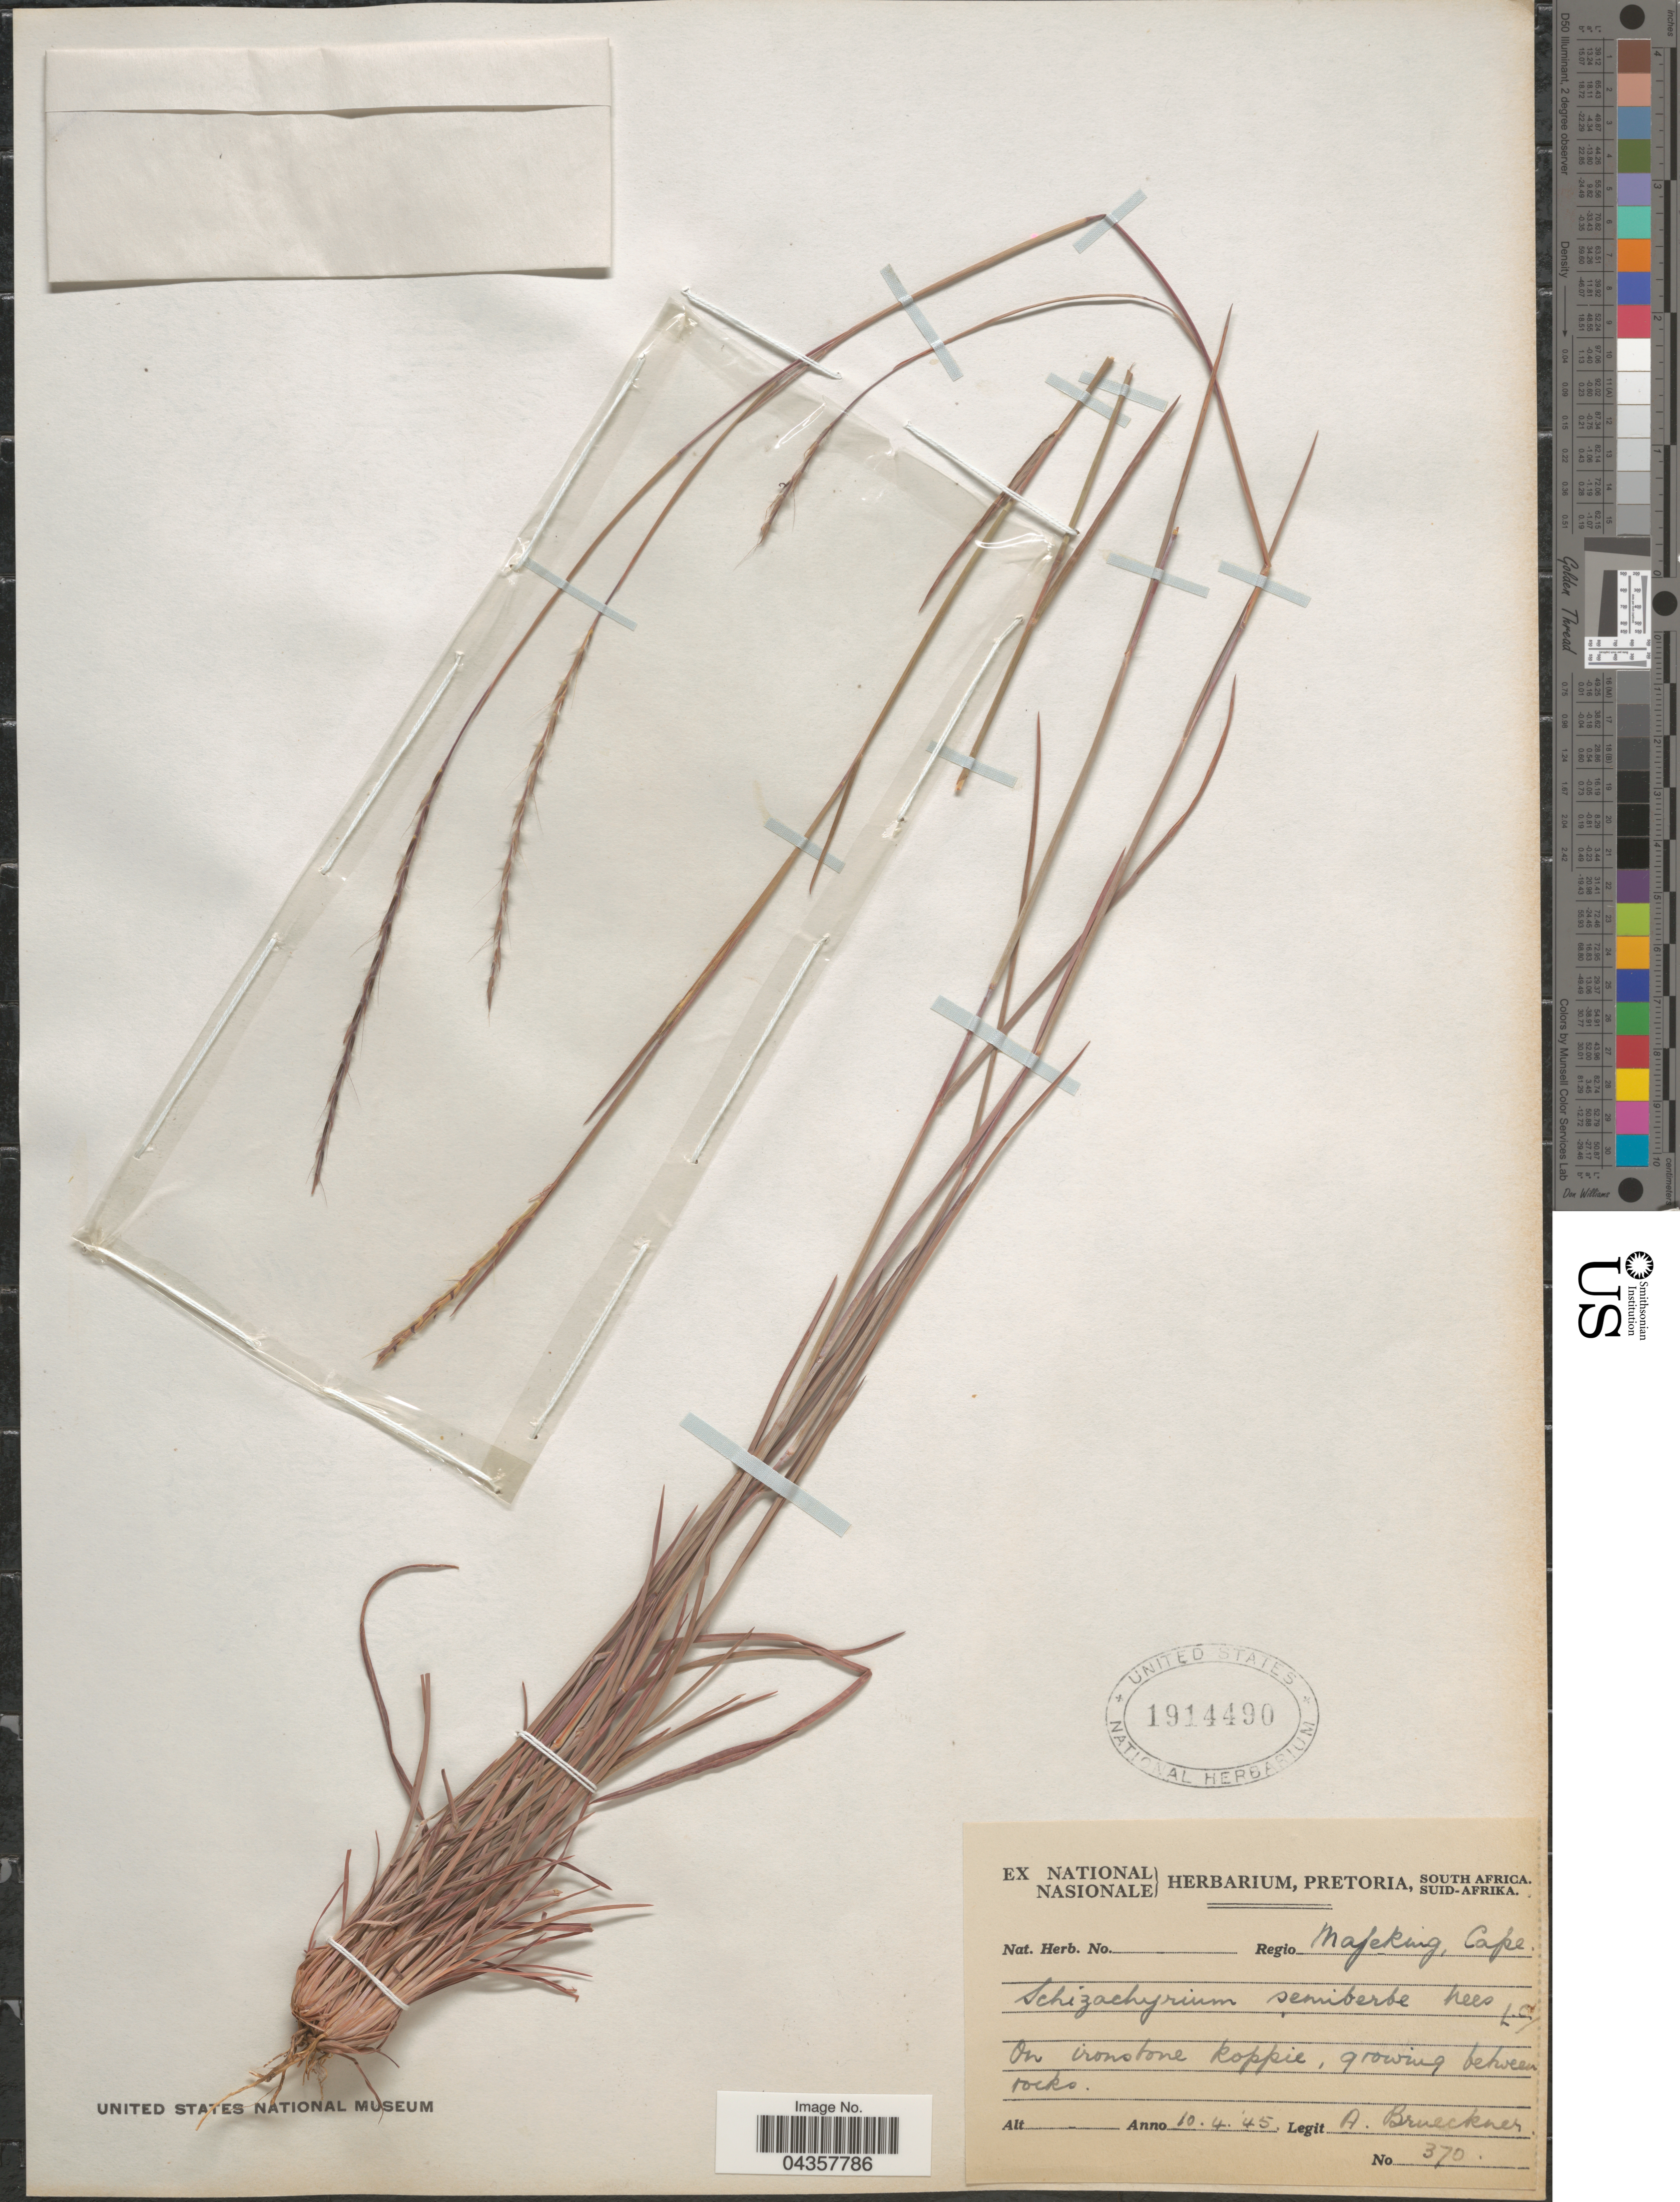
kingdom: Plantae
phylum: Tracheophyta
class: Liliopsida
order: Poales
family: Poaceae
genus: Schizachyrium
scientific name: Schizachyrium sanguineum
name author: (Retz.) Alston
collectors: A. Brueckner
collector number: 370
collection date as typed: Transcribed d/m/y: 10/4/45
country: South Africa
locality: Regio Mafeking, Cape. On ironstone Koppie, growing between rocks.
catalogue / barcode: US 1914490